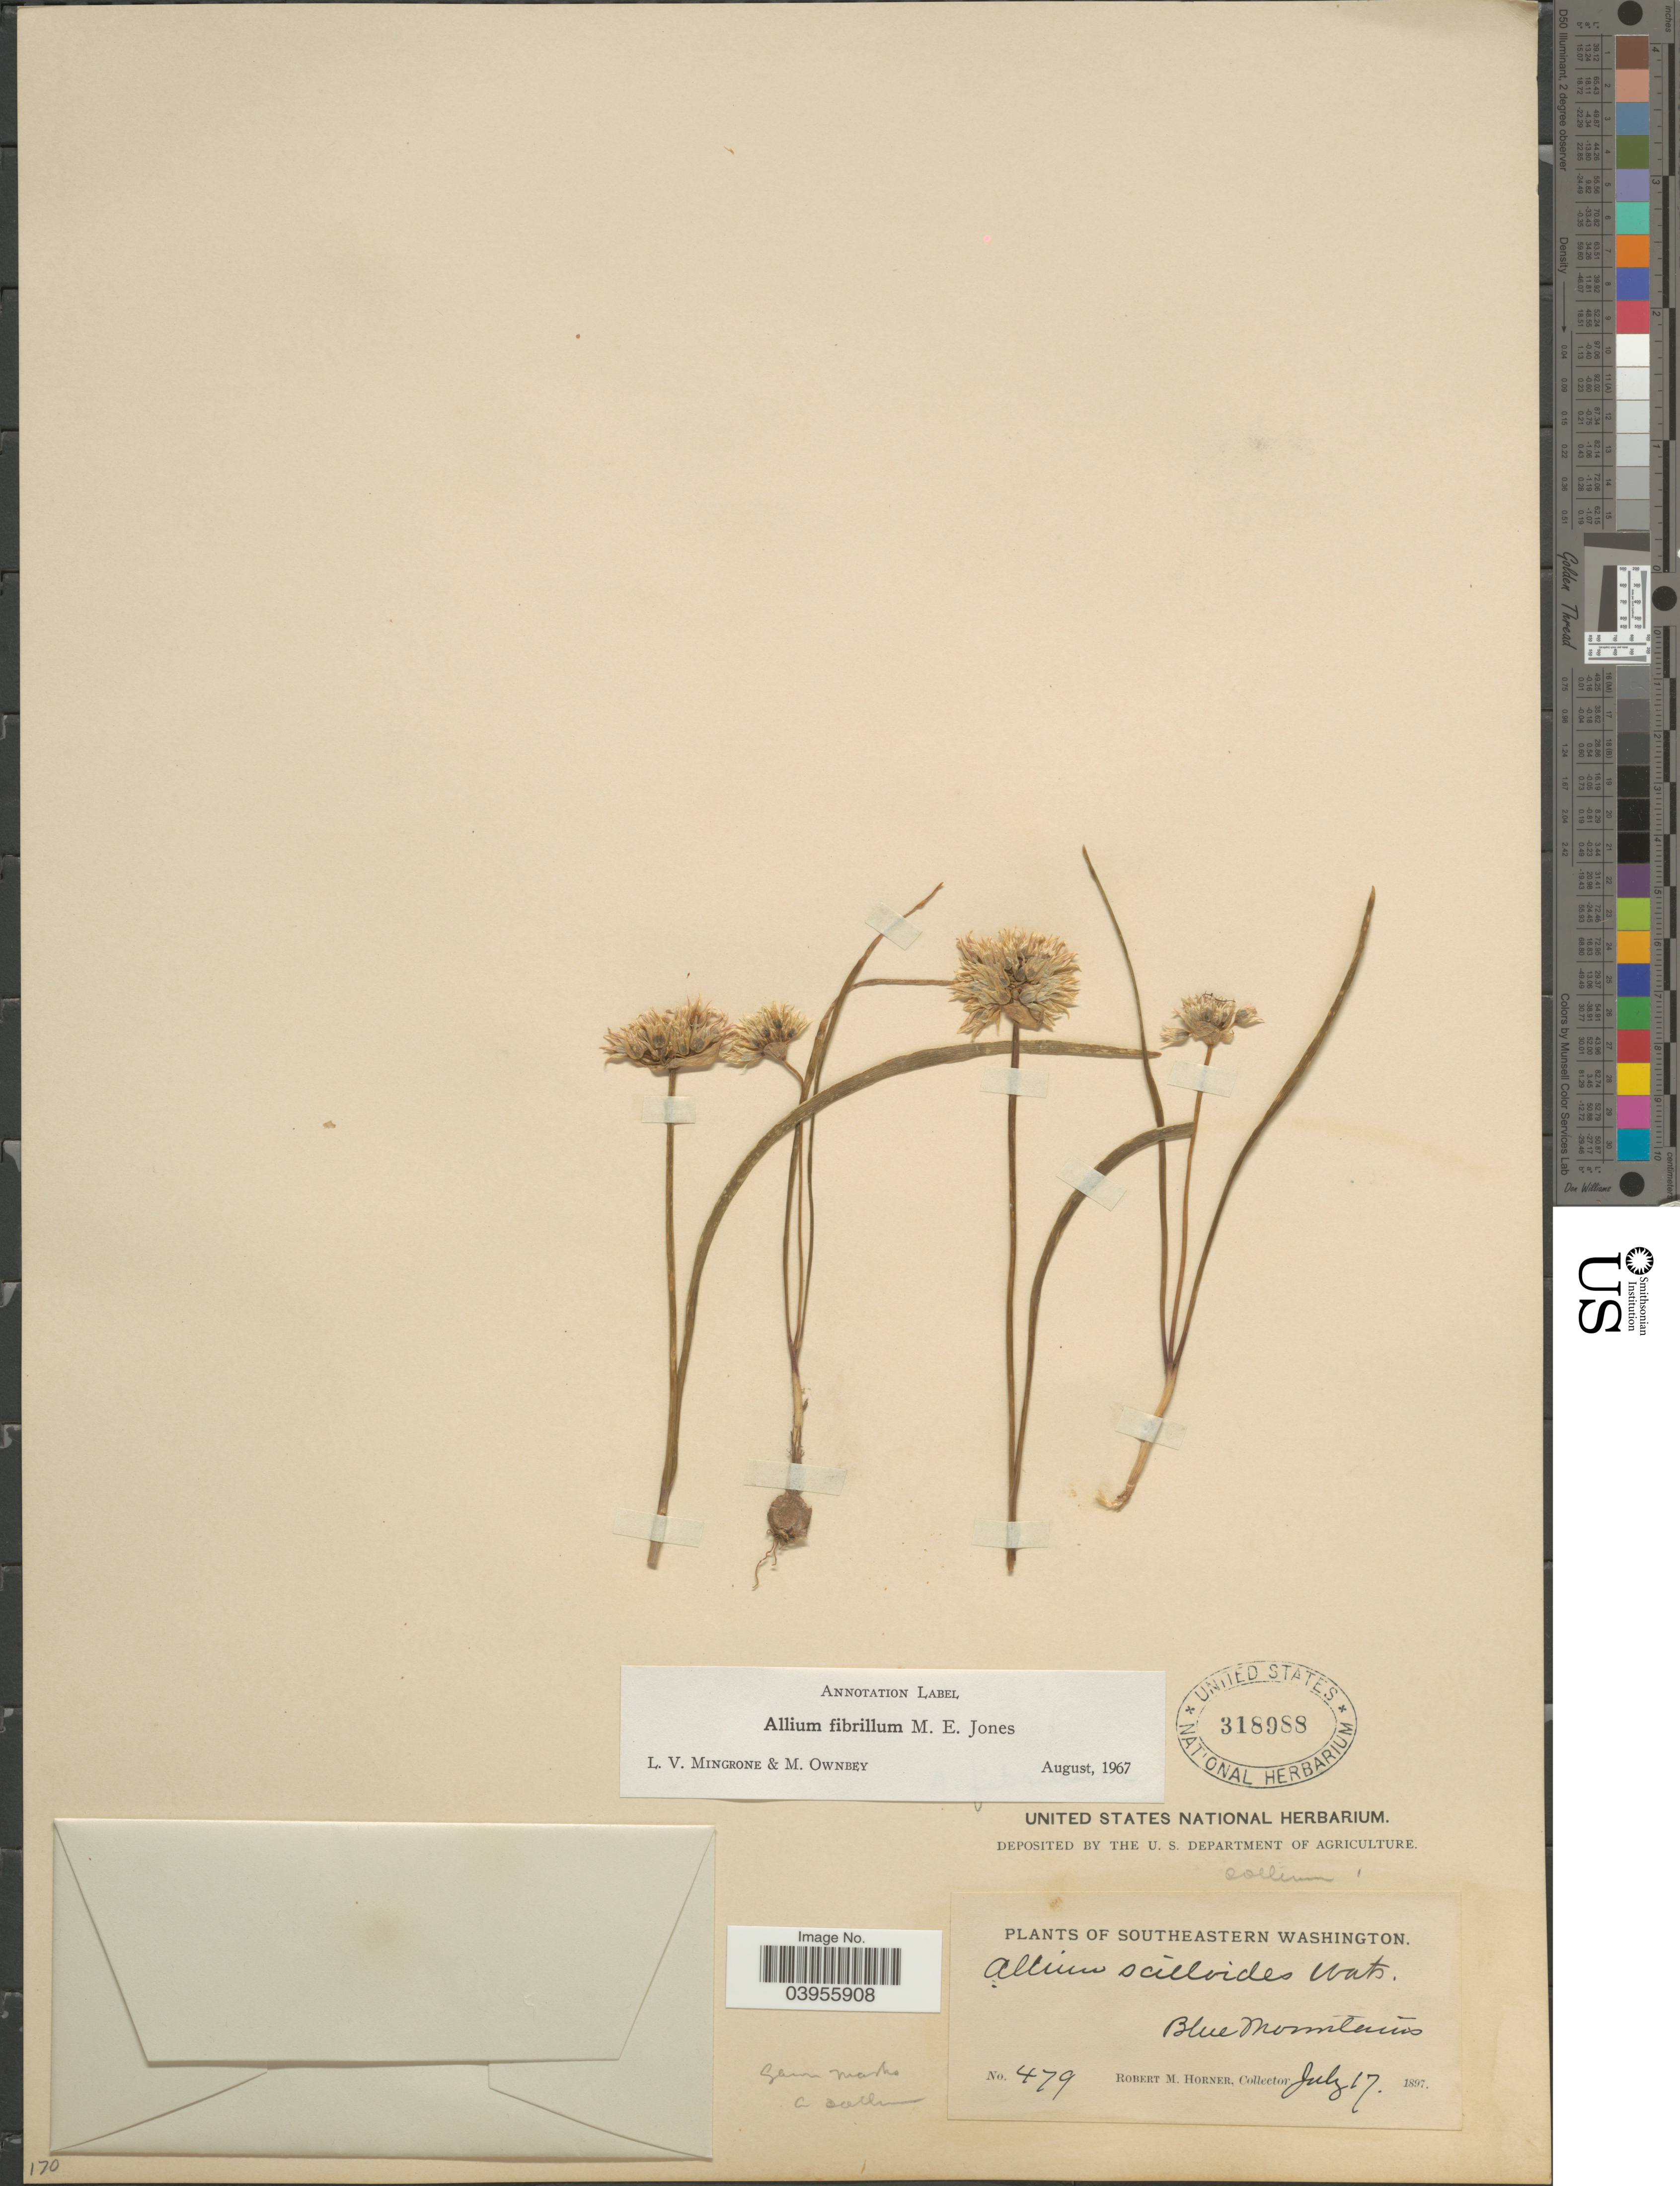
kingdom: Plantae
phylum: Tracheophyta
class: Liliopsida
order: Asparagales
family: Amaryllidaceae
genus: Allium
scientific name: Allium fibrillum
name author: M.E. Jones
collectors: R. Horner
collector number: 479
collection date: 1897-07-17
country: United States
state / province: Washington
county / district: Clallam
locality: Southeastern Washington. Blue Mountains.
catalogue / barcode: US 318988